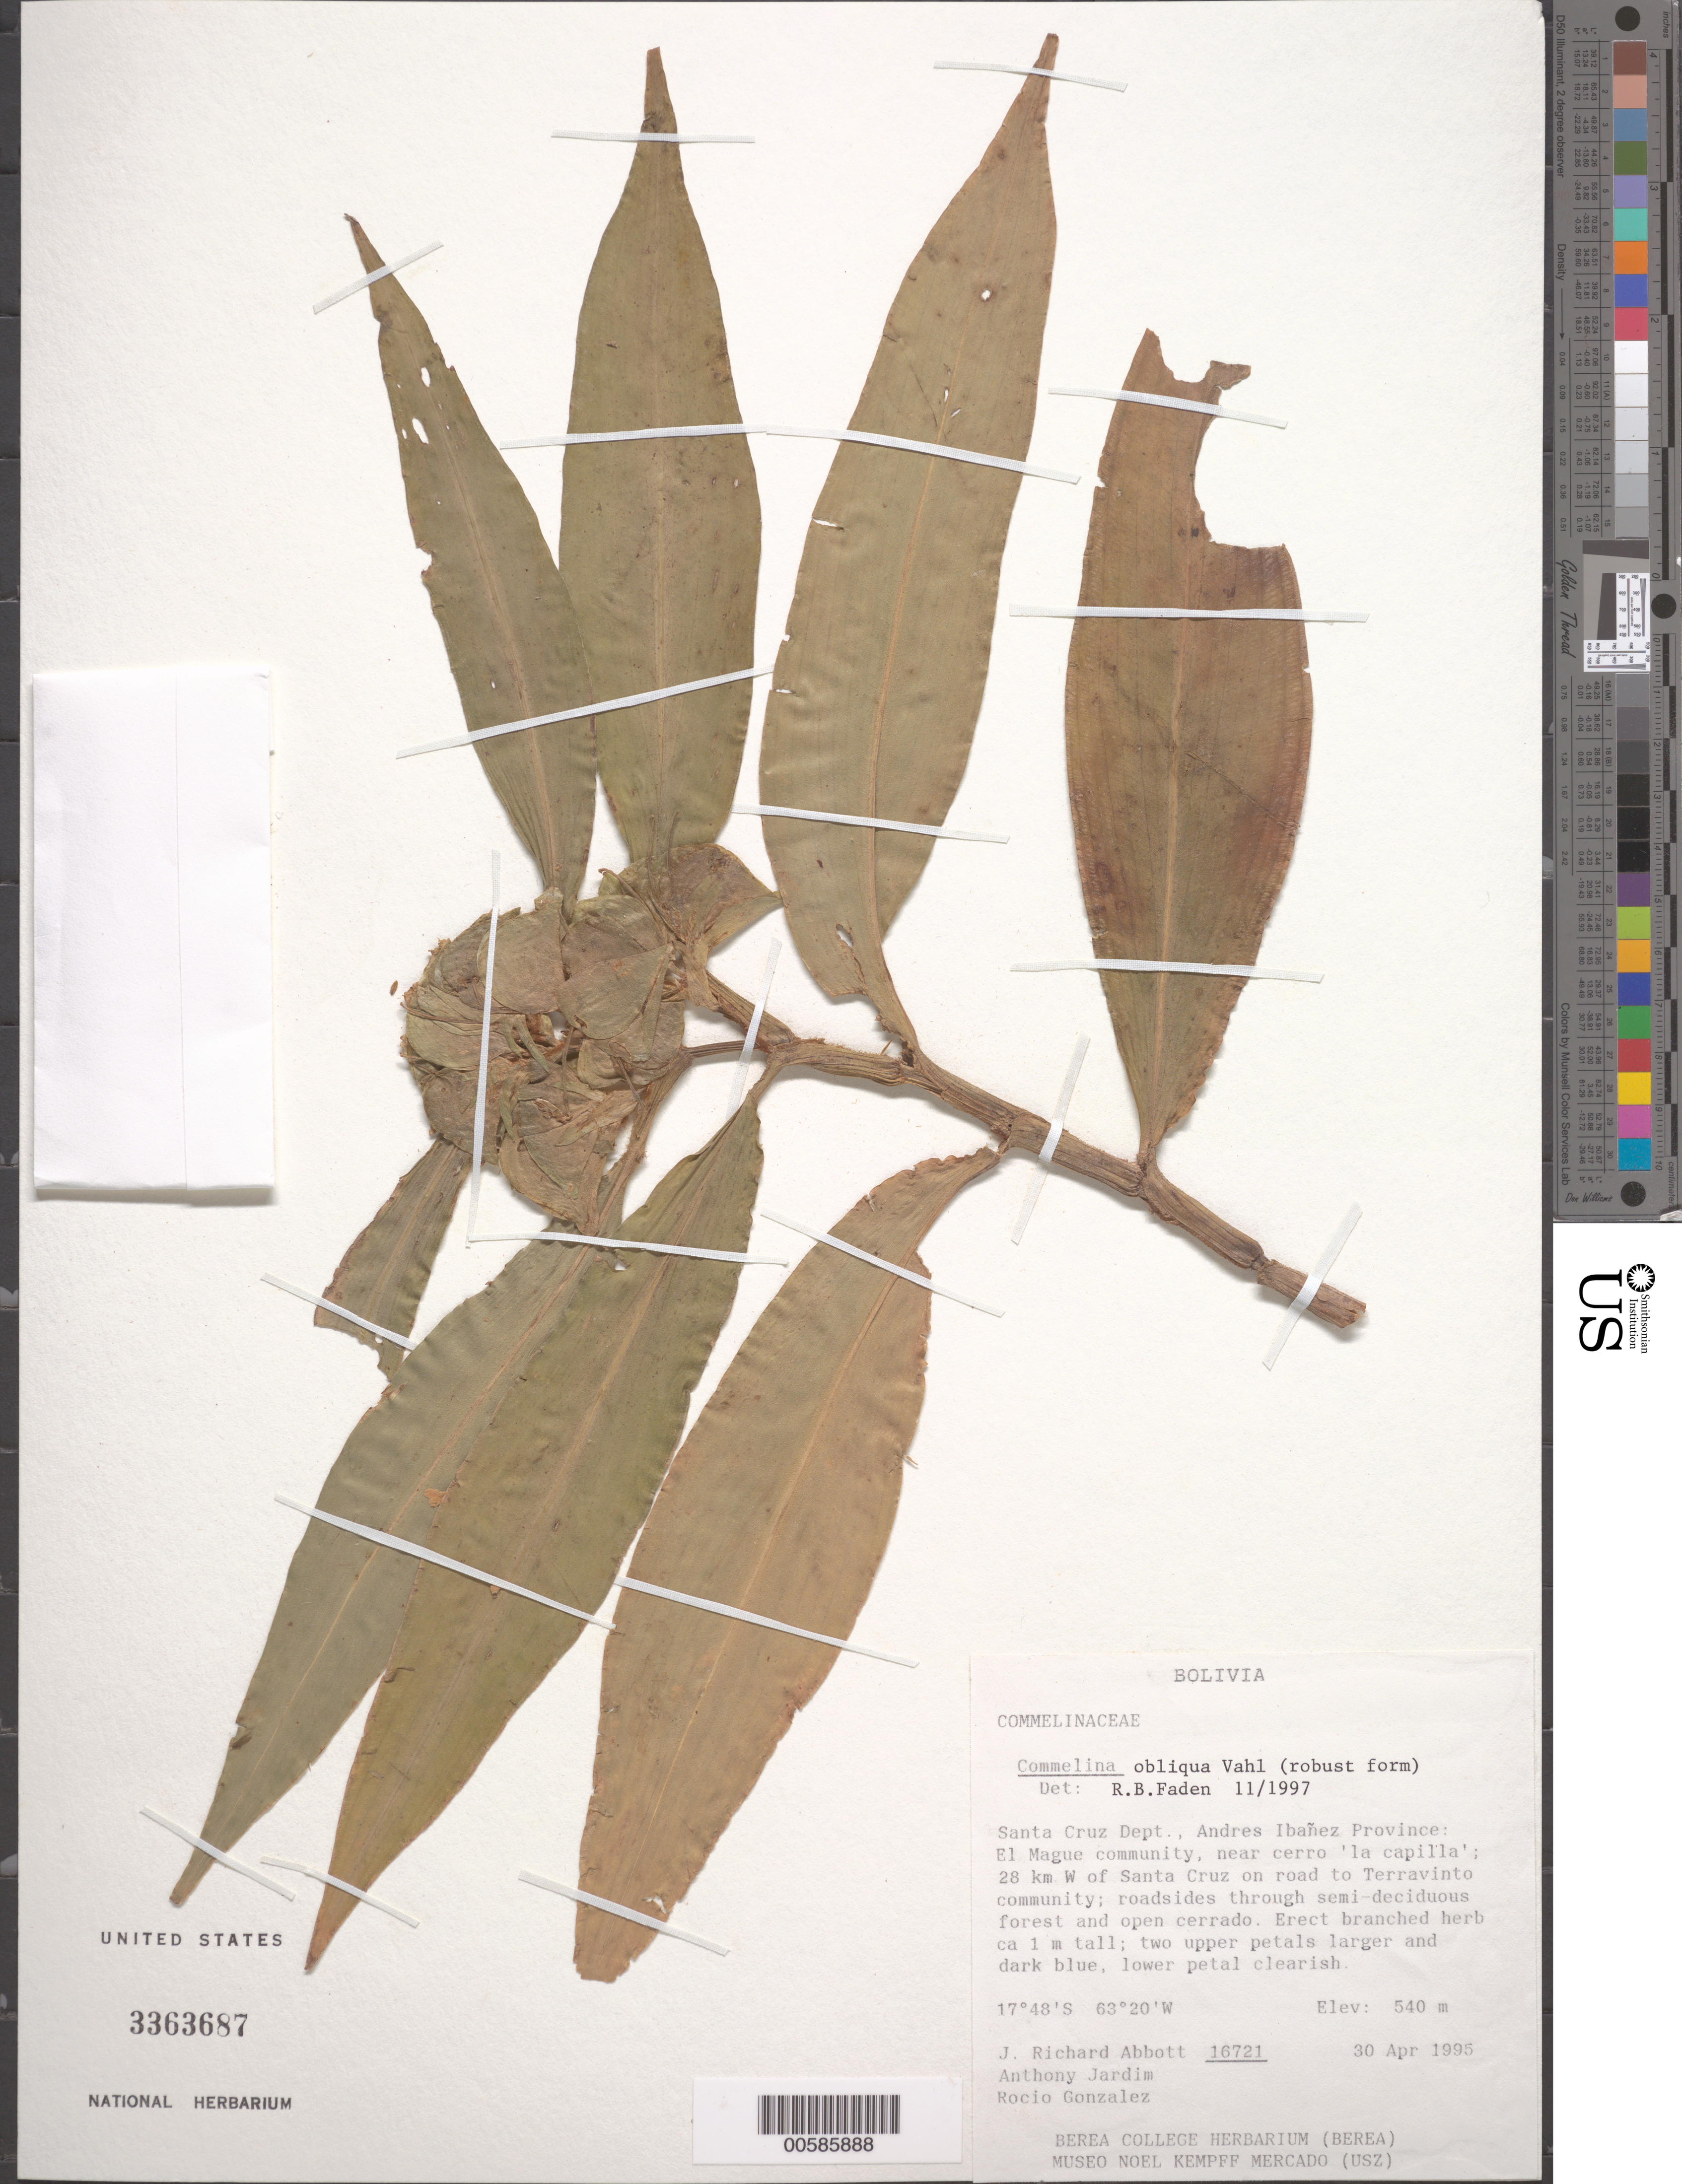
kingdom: Plantae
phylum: Tracheophyta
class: Liliopsida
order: Commelinales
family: Commelinaceae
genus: Commelina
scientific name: Commelina obliqua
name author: Vahl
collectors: J. R. Abbott, A. Jardim & R. González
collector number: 16721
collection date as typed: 30 Apr 1995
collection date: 1995-04-30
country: Bolivia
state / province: Santa Cruz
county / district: Andrés Ibáñez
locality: El mague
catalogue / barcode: US 3363687